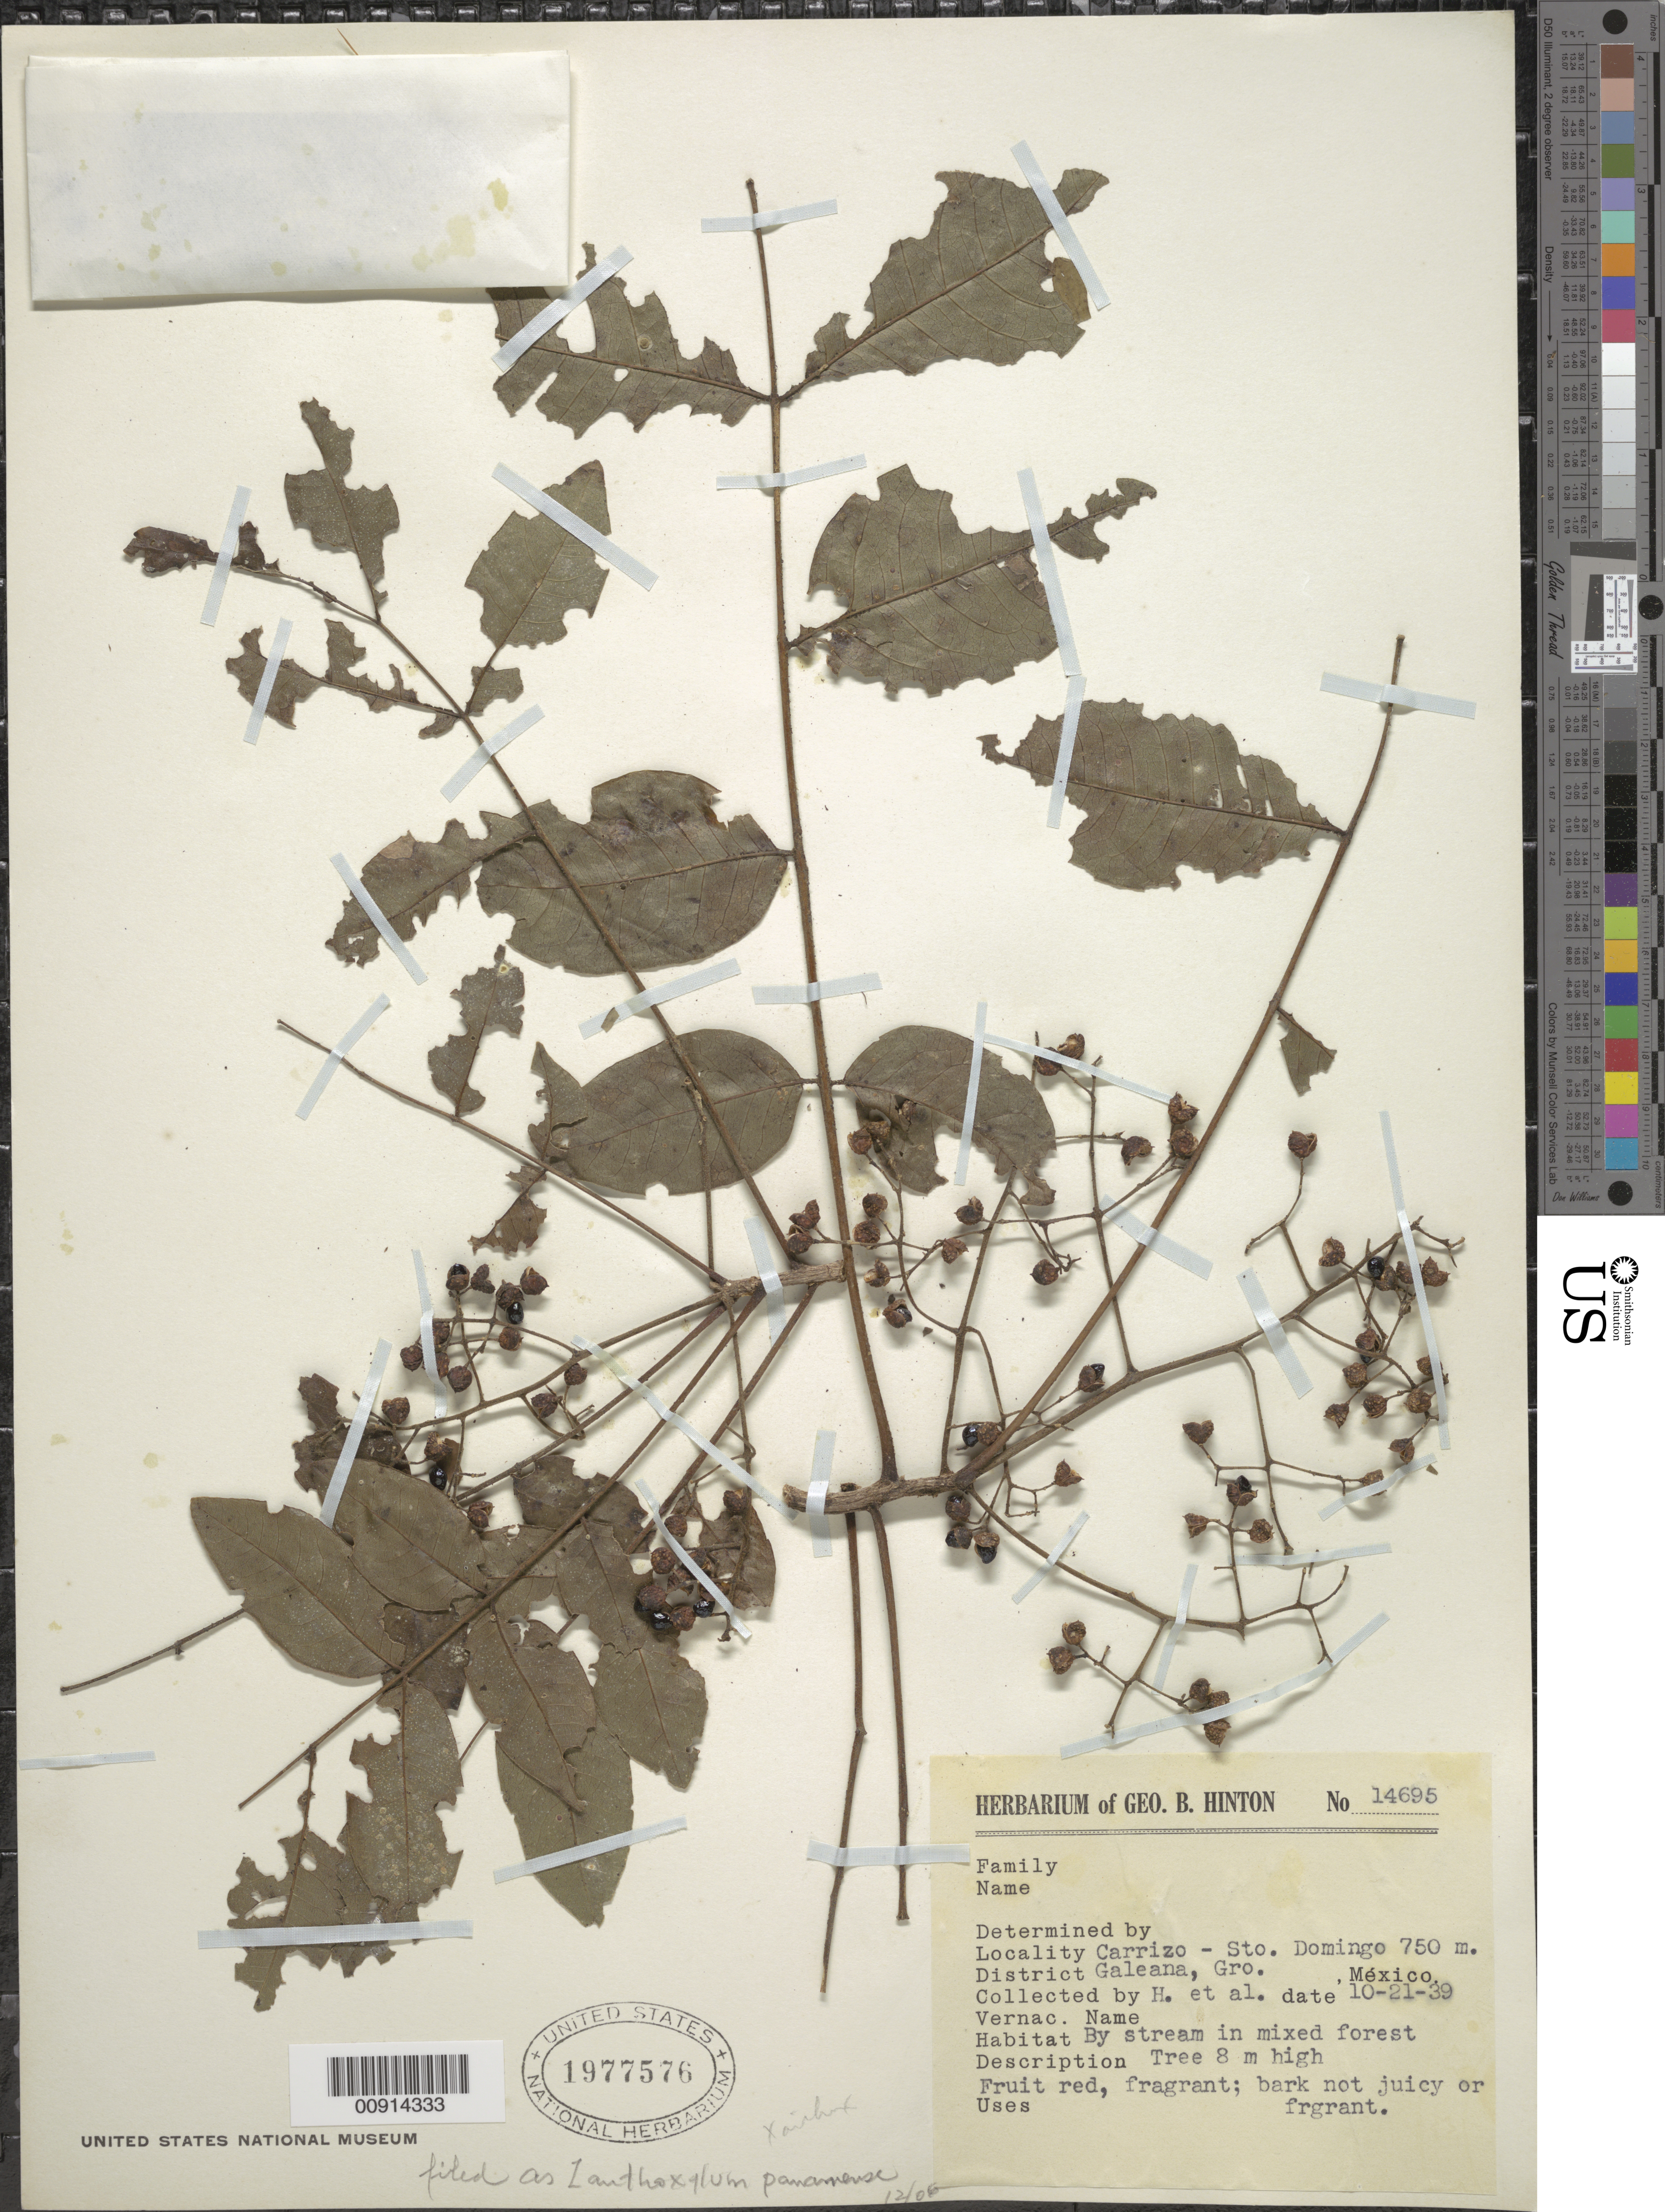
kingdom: Plantae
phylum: Tracheophyta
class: Magnoliopsida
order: Sapindales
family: Rutaceae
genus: Zanthoxylum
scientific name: Zanthoxylum mollissimum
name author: (Engl.) P. Wilson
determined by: Londoño-Echeverri, Y.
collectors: G. B. Hinton & et al.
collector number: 14695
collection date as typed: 21 Oct 1939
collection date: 1939-10-21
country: Mexico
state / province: Guerrero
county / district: Galeana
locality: Carrizo - Sto. Domingo, District Galeana, Guerrero.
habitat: By stream in mixed forest.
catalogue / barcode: US 1977576